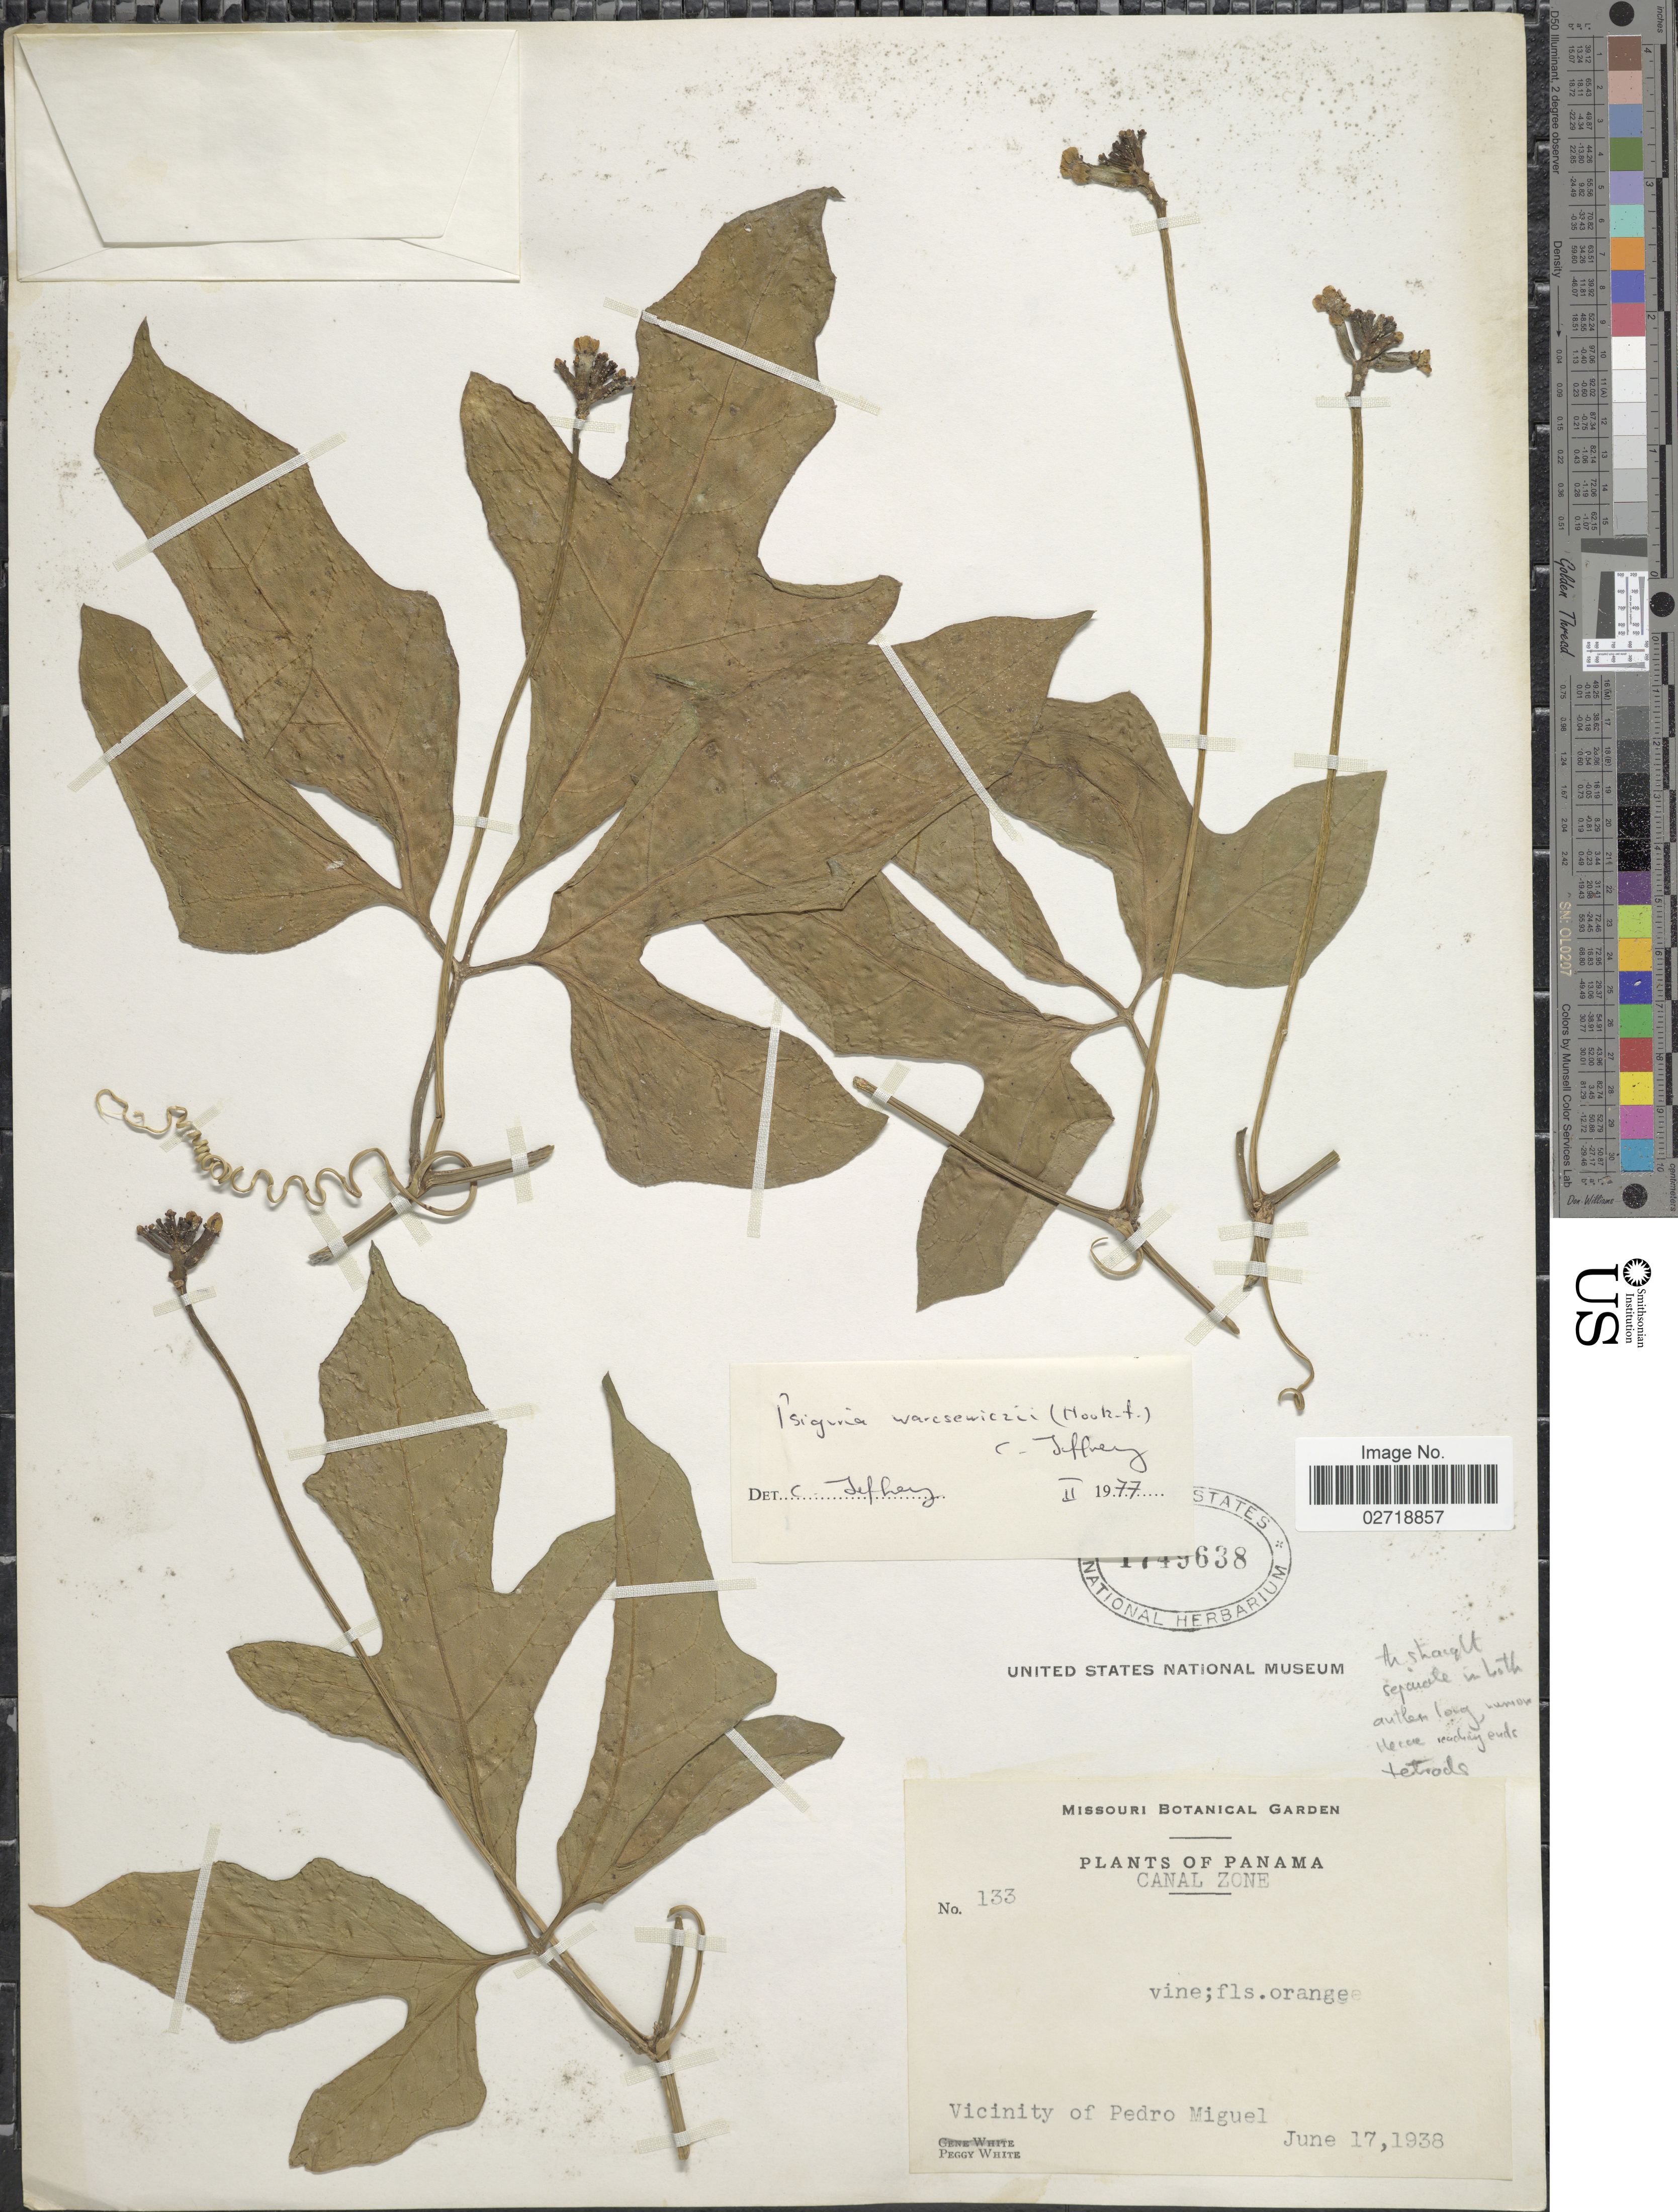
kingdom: Plantae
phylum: Tracheophyta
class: Magnoliopsida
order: Cucurbitales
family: Cucurbitaceae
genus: Psiguria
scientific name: Psiguria warscewiczii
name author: (Hook. f.) Wunderlin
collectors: P. White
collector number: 133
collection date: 1938-06-17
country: Panama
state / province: Colón / Panamá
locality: Canal Zone. Vicinity of Pedro Miguel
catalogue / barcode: US 1749638